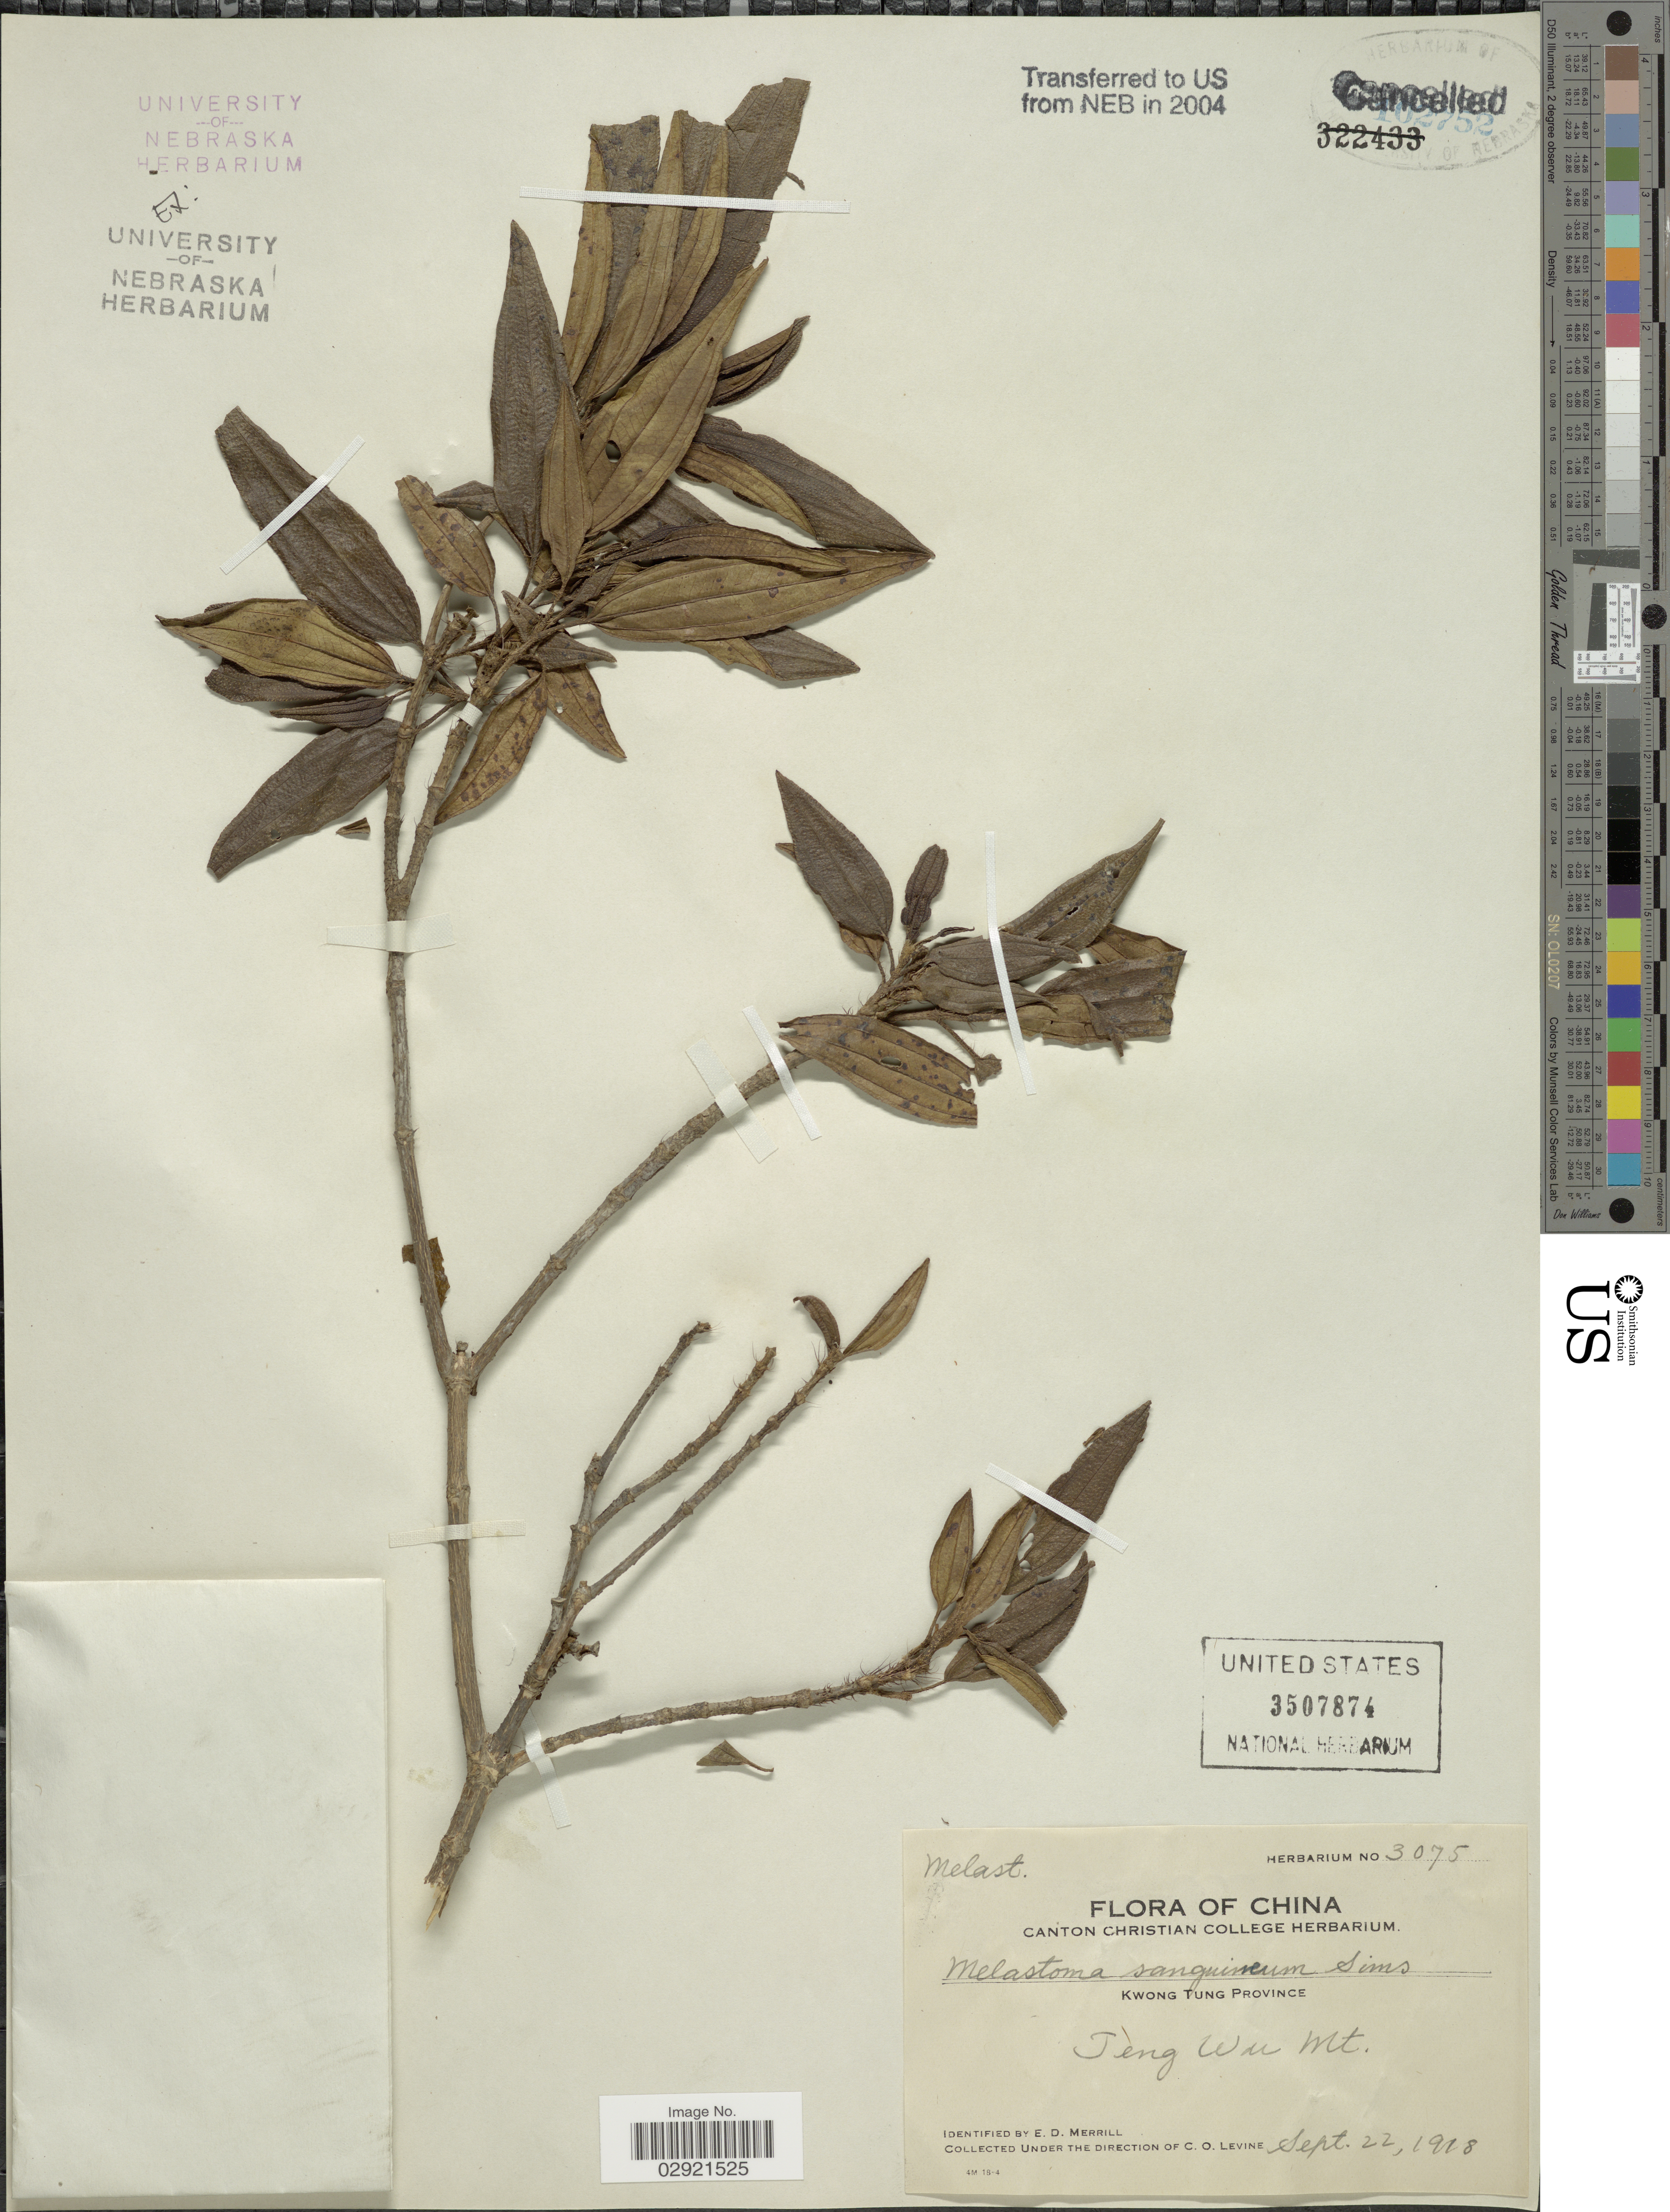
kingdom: Plantae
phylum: Tracheophyta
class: Magnoliopsida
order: Myrtales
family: Melastomataceae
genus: Melastoma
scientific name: Melastoma sanguineum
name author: Sims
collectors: E. D. Merrill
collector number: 3075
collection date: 1918-09-22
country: China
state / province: Guangdong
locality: Kwong Tung Province. Tèng Wu Mt.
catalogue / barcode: US 3507874